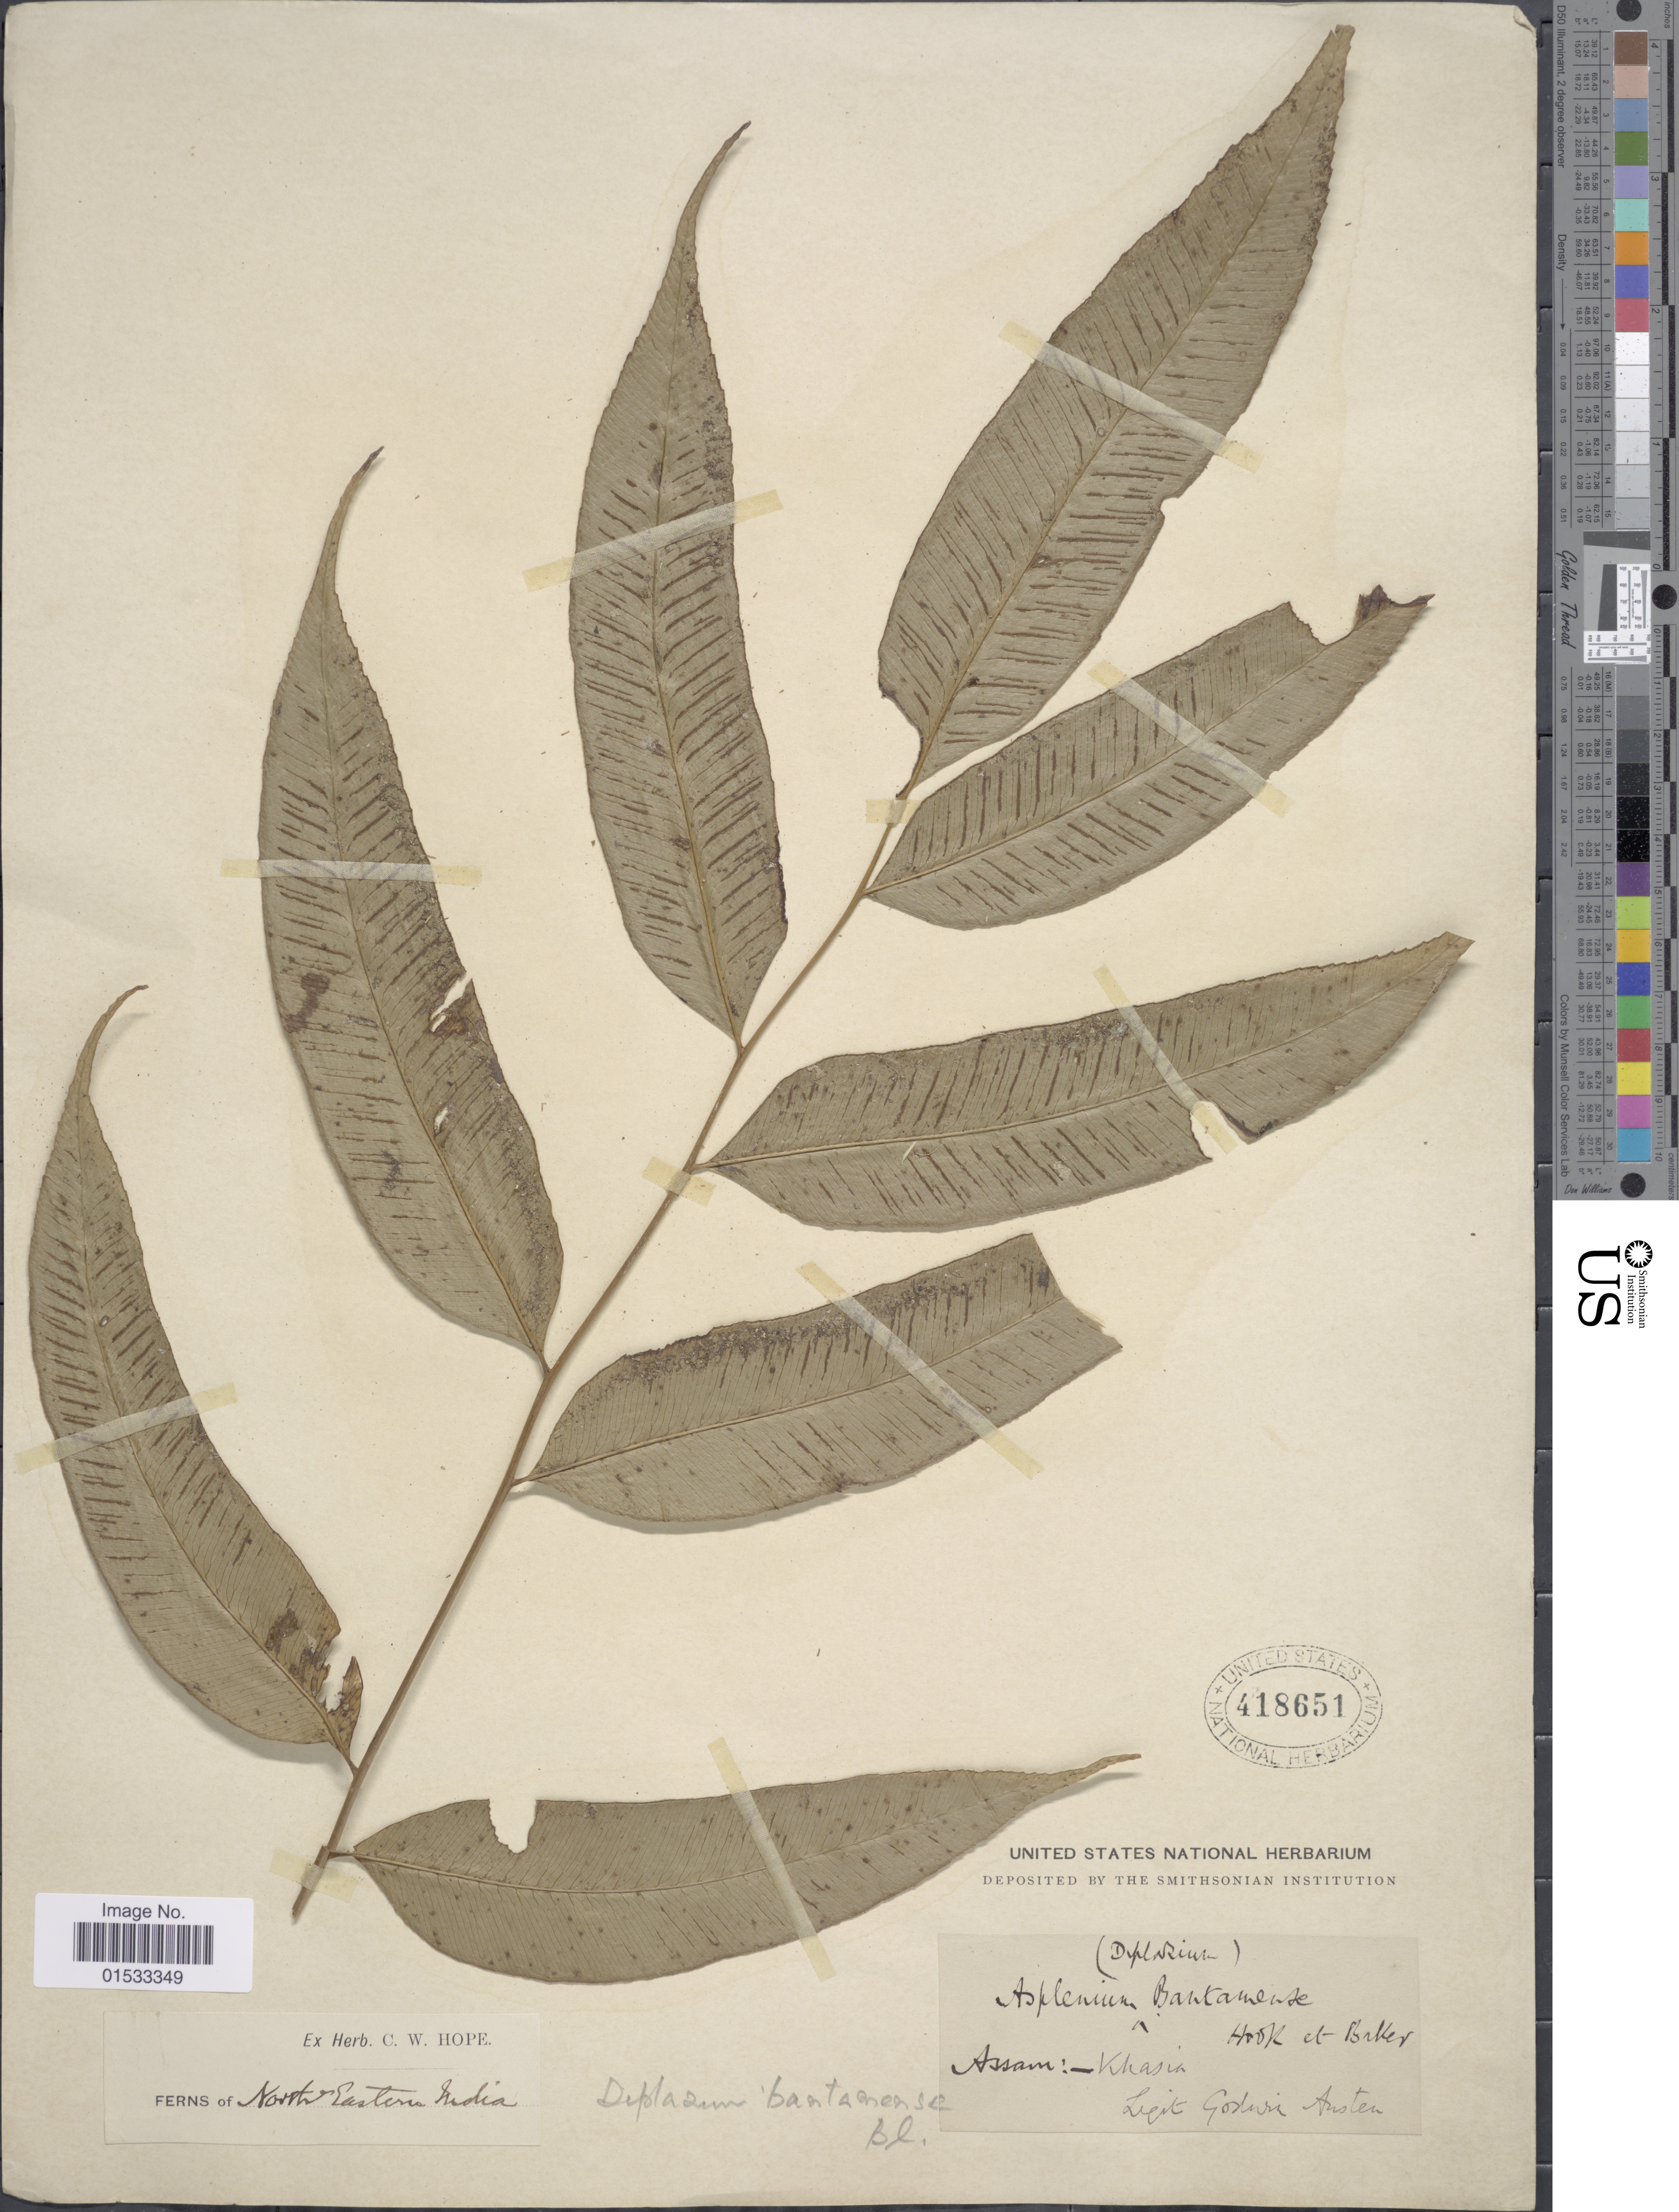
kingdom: Plantae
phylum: Tracheophyta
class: Polypodiopsida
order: Polypodiales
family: Athyriaceae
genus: Diplazium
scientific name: Diplazium bantamense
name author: Blume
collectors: G. Austen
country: India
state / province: Assam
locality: Khasia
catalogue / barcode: US 418651